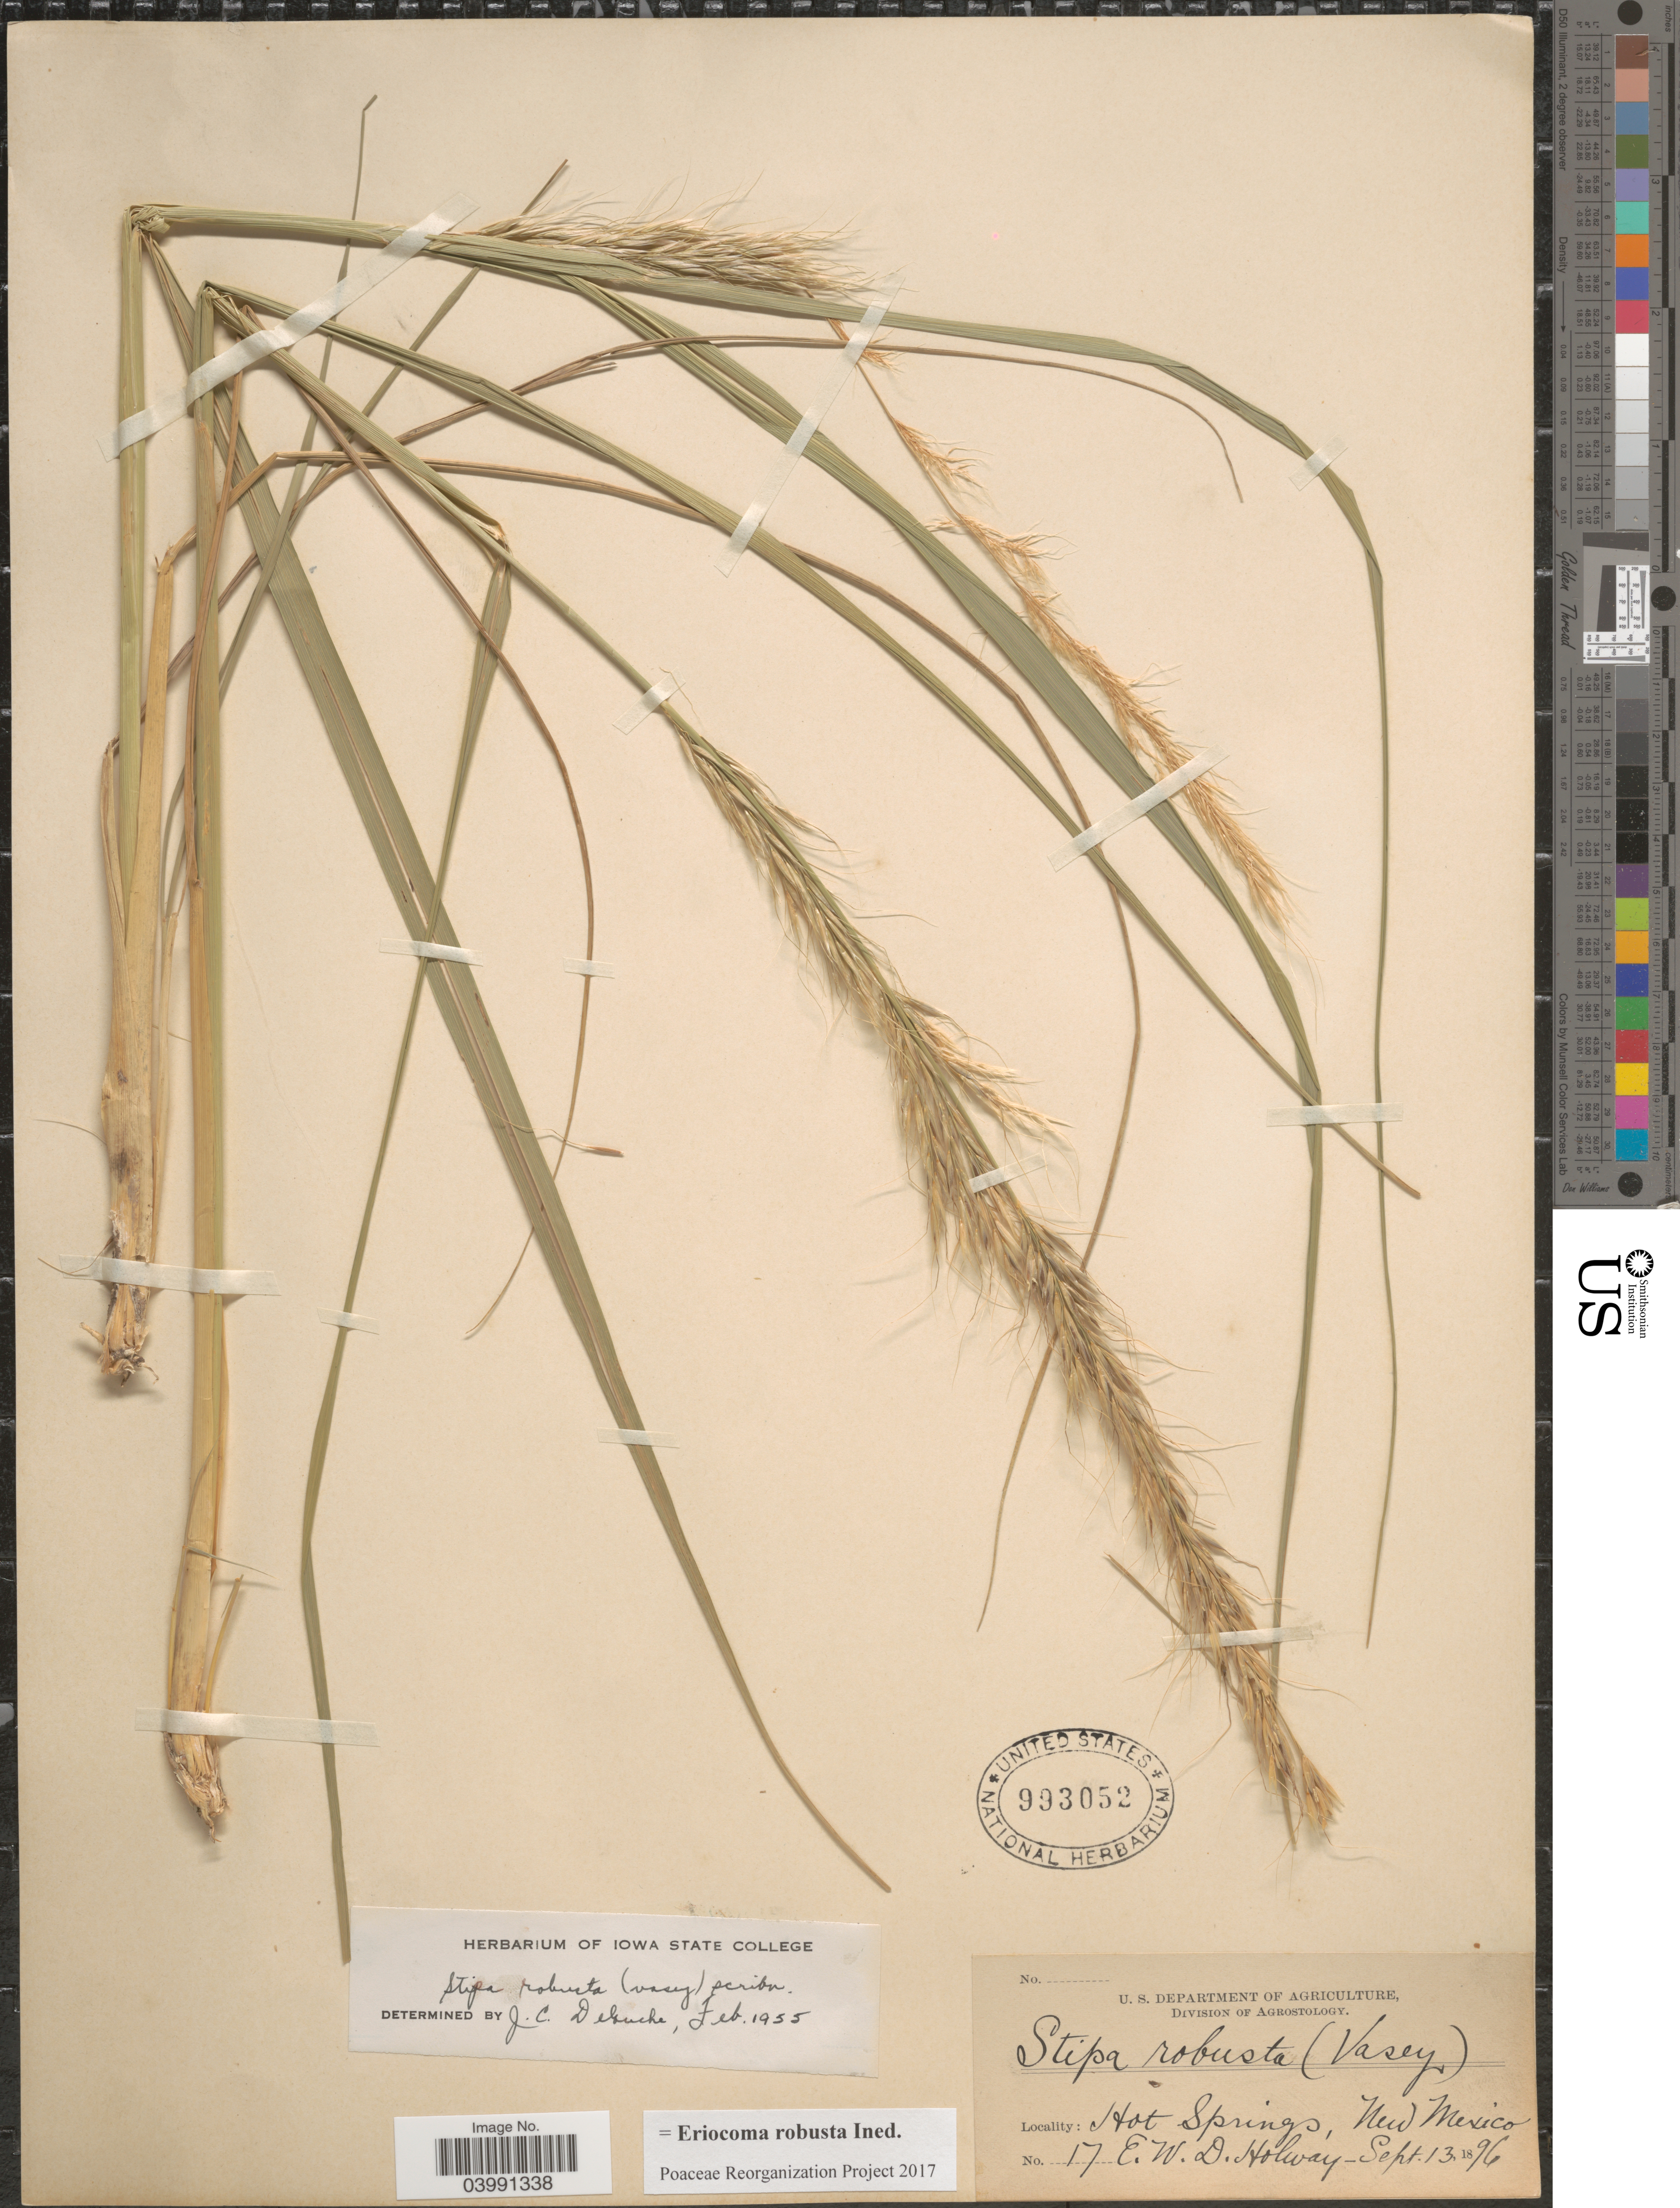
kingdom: Plantae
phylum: Tracheophyta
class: Liliopsida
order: Poales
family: Poaceae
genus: Eriocoma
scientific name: Eriocoma robusta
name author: (Vasey) Romasch.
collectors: E. W. D. Holway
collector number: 17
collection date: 1896-09-13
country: United States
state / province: New Mexico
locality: Hot Springs.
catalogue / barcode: US 993052